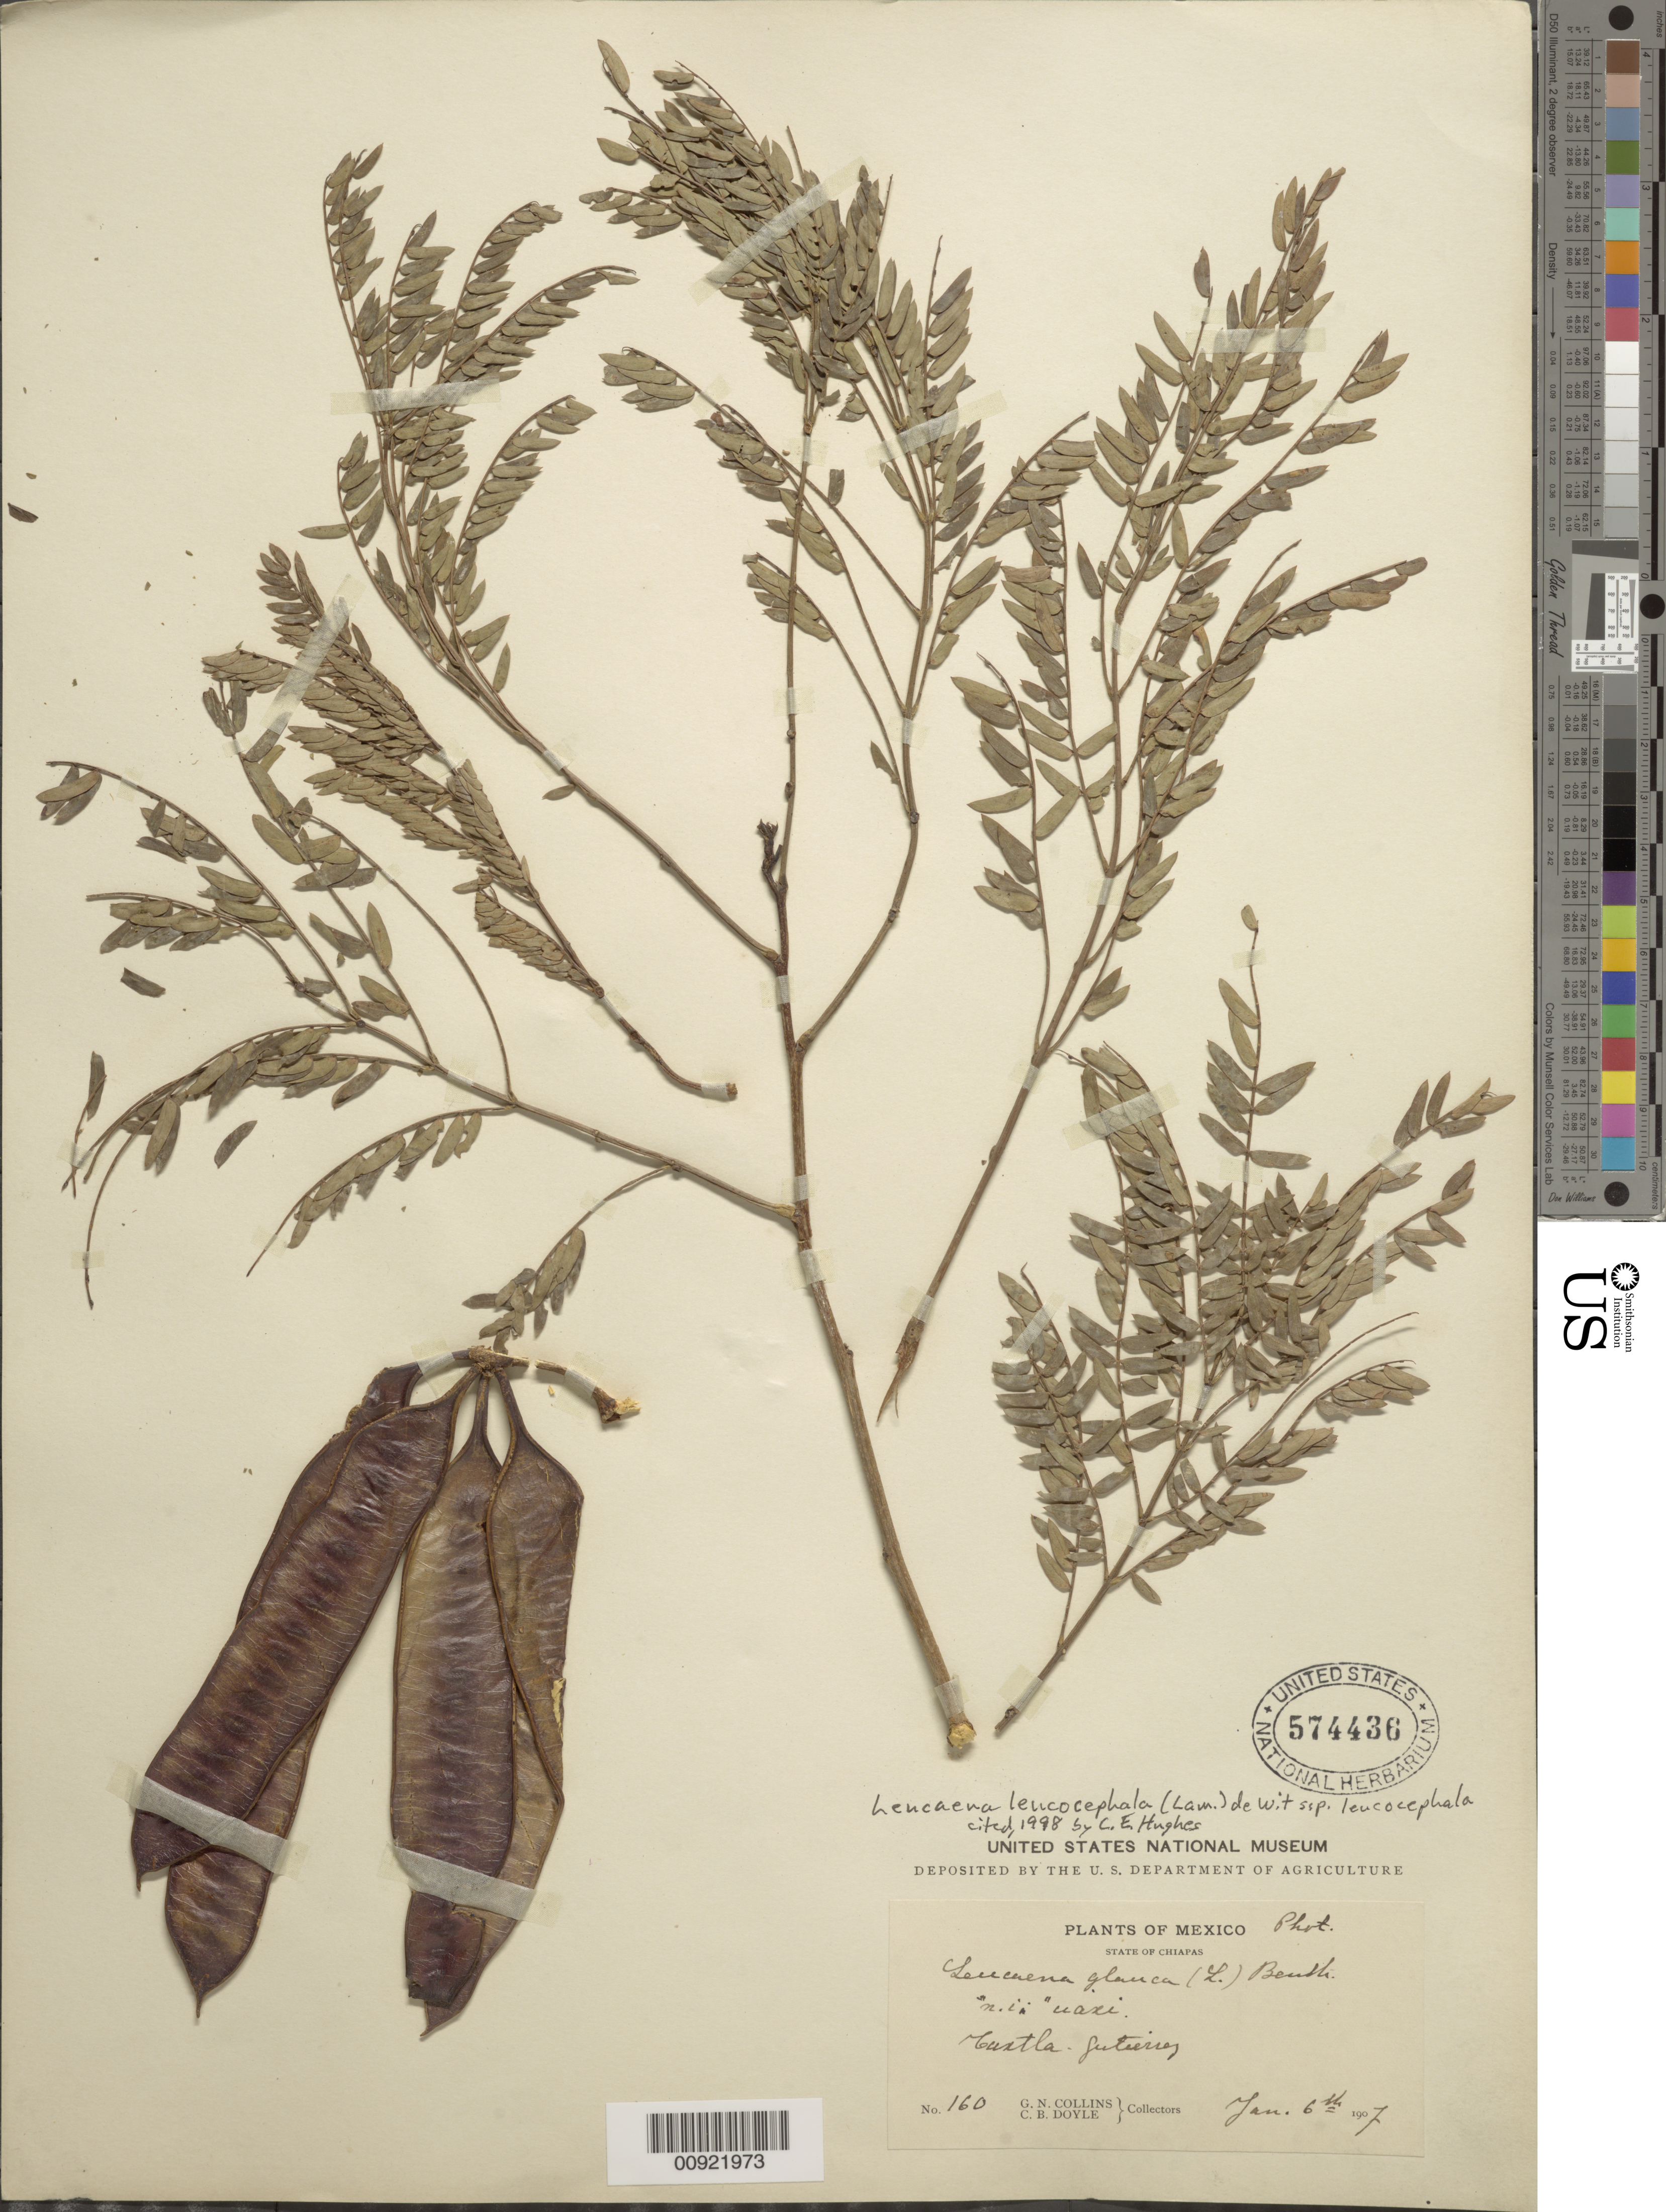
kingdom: Plantae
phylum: Tracheophyta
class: Magnoliopsida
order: Fabales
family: Fabaceae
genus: Leucaena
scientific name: Leucaena leucocephala subsp. leucocephala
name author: (Lam.) de Wit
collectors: G. N. Collins & C. Doyle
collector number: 160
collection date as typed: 06 Jan 1907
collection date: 1907-01-06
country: Mexico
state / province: Chiapas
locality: Tuxtla Gutiérrez.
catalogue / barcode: US 574436